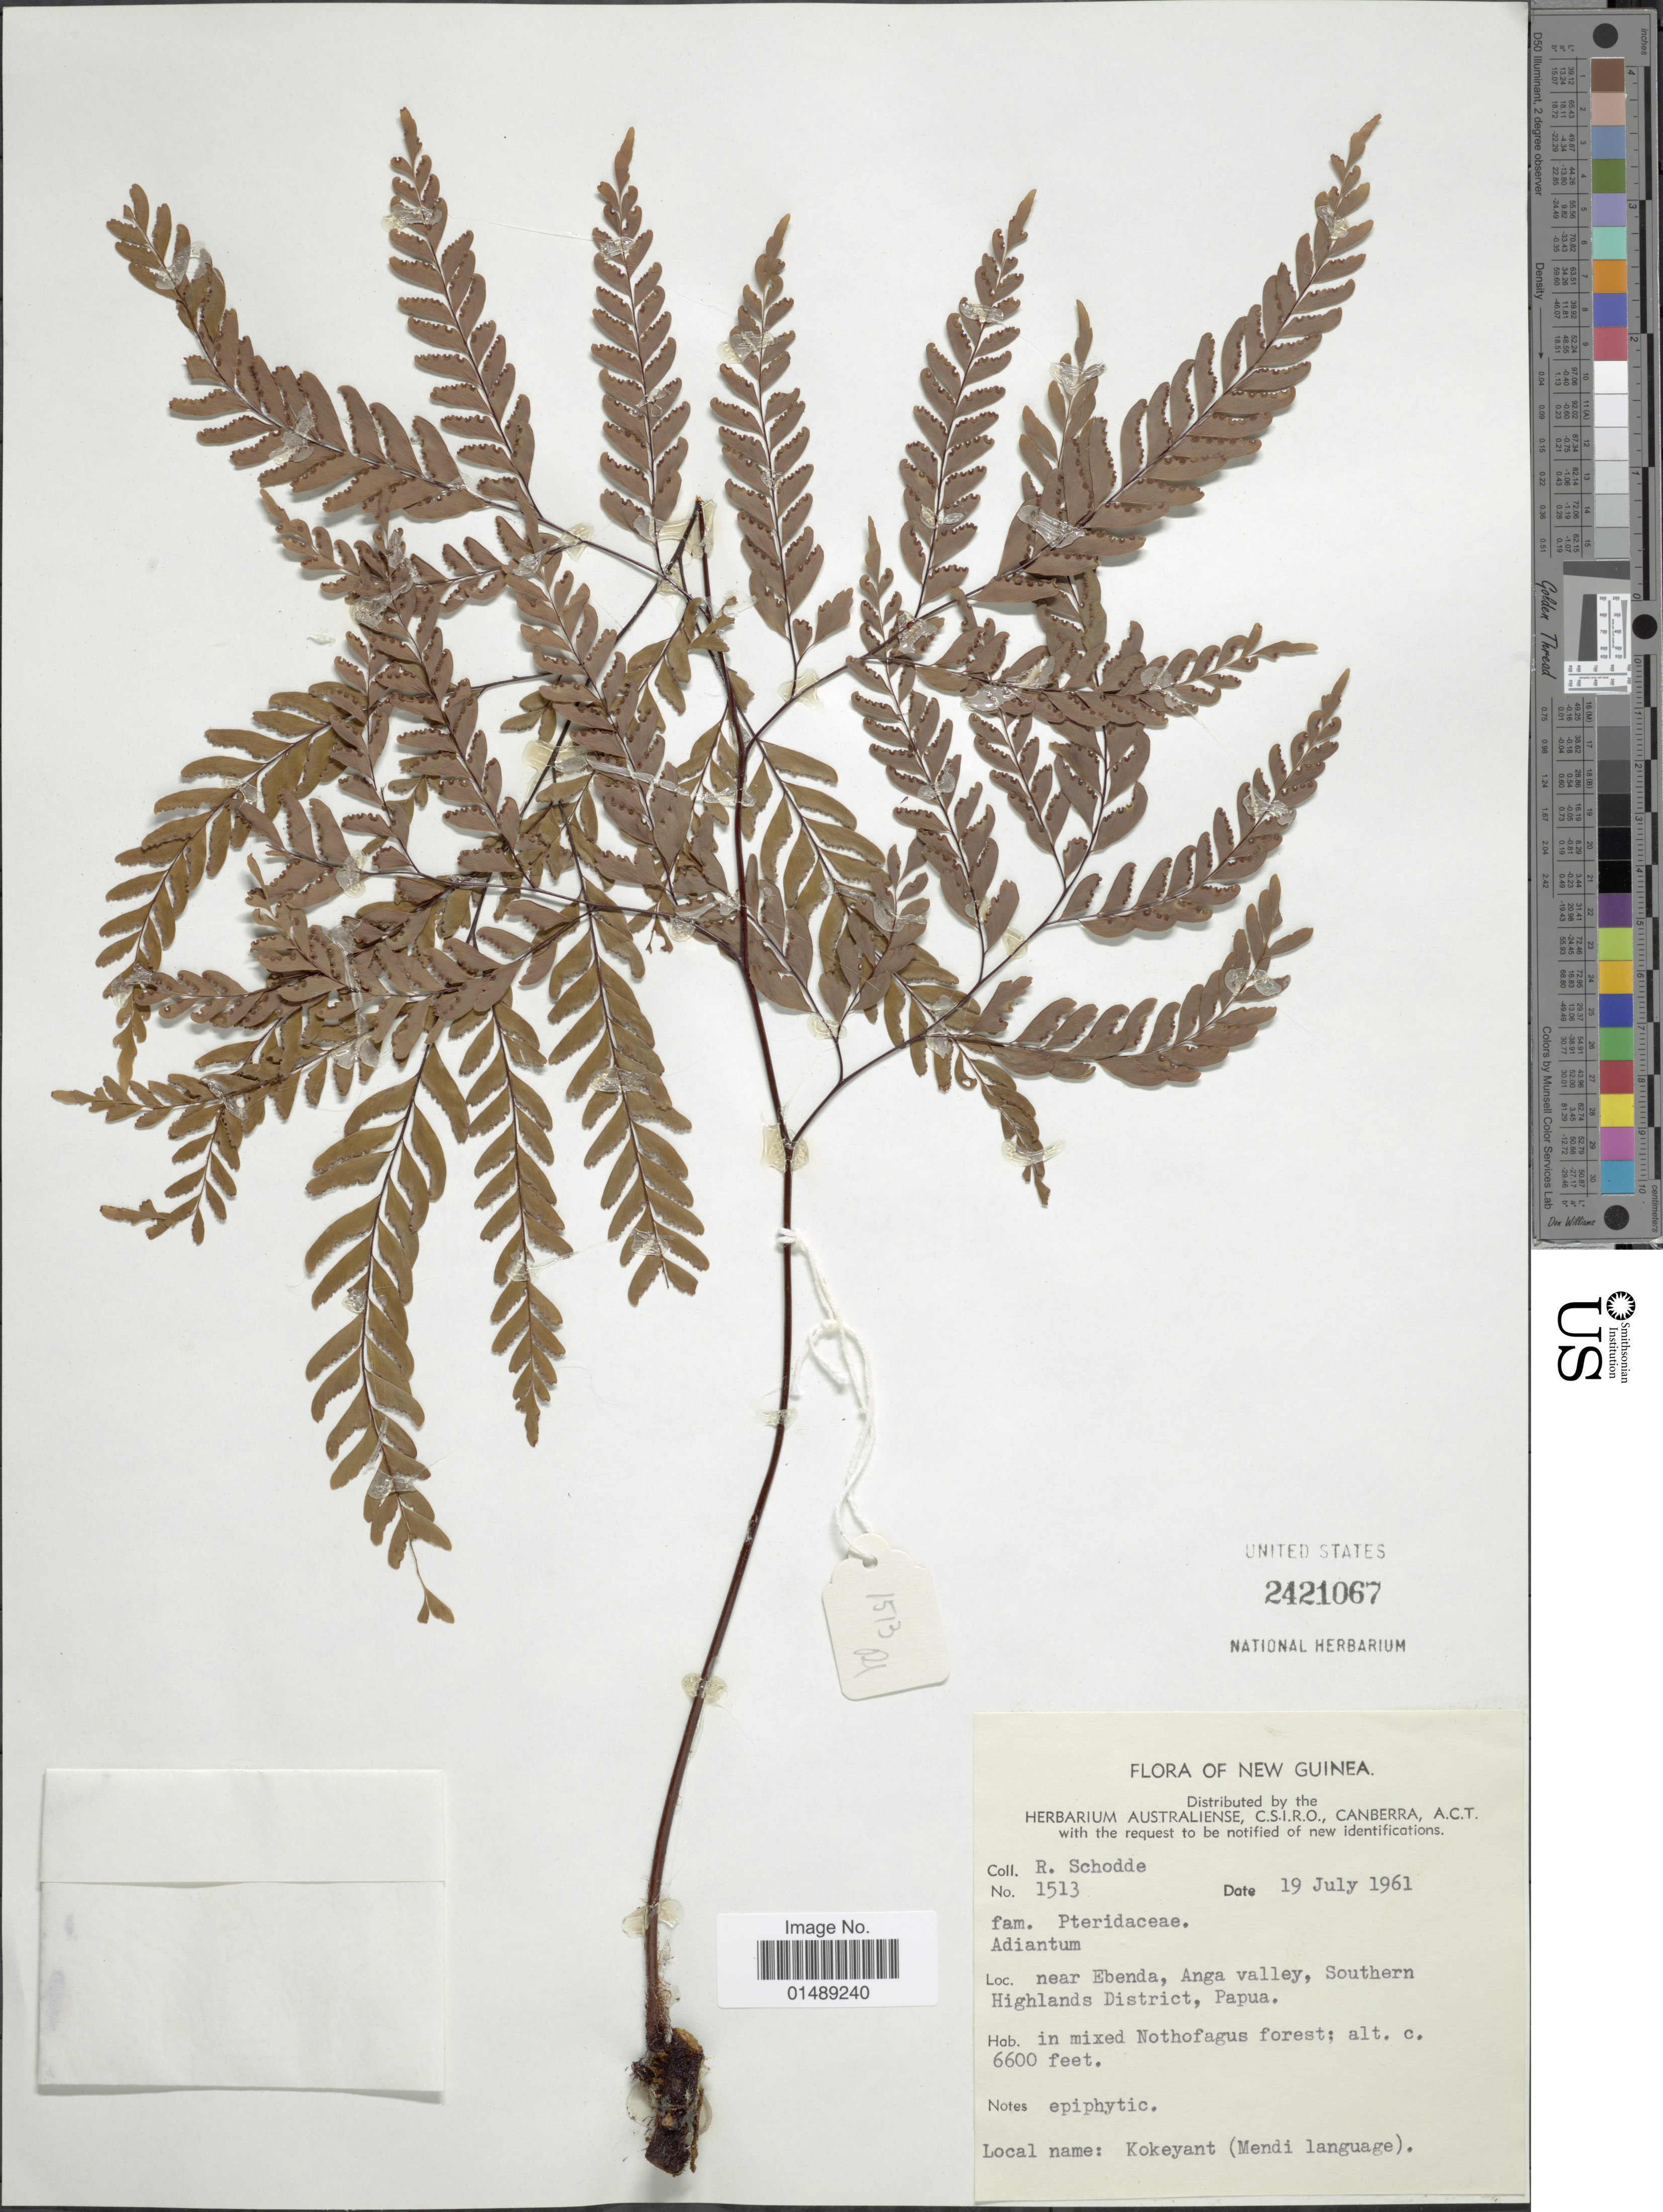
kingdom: Plantae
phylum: Tracheophyta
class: Polypodiopsida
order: Polypodiales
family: Pteridaceae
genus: Adiantum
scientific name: Adiantum sp.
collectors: R. Schodde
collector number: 1515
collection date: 1961-07-19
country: Papua New Guinea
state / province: Southern Highlands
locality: New Guinea, Near Ebenda, Anga Valley, Southern Highlands District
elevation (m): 2012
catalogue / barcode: US 2421067